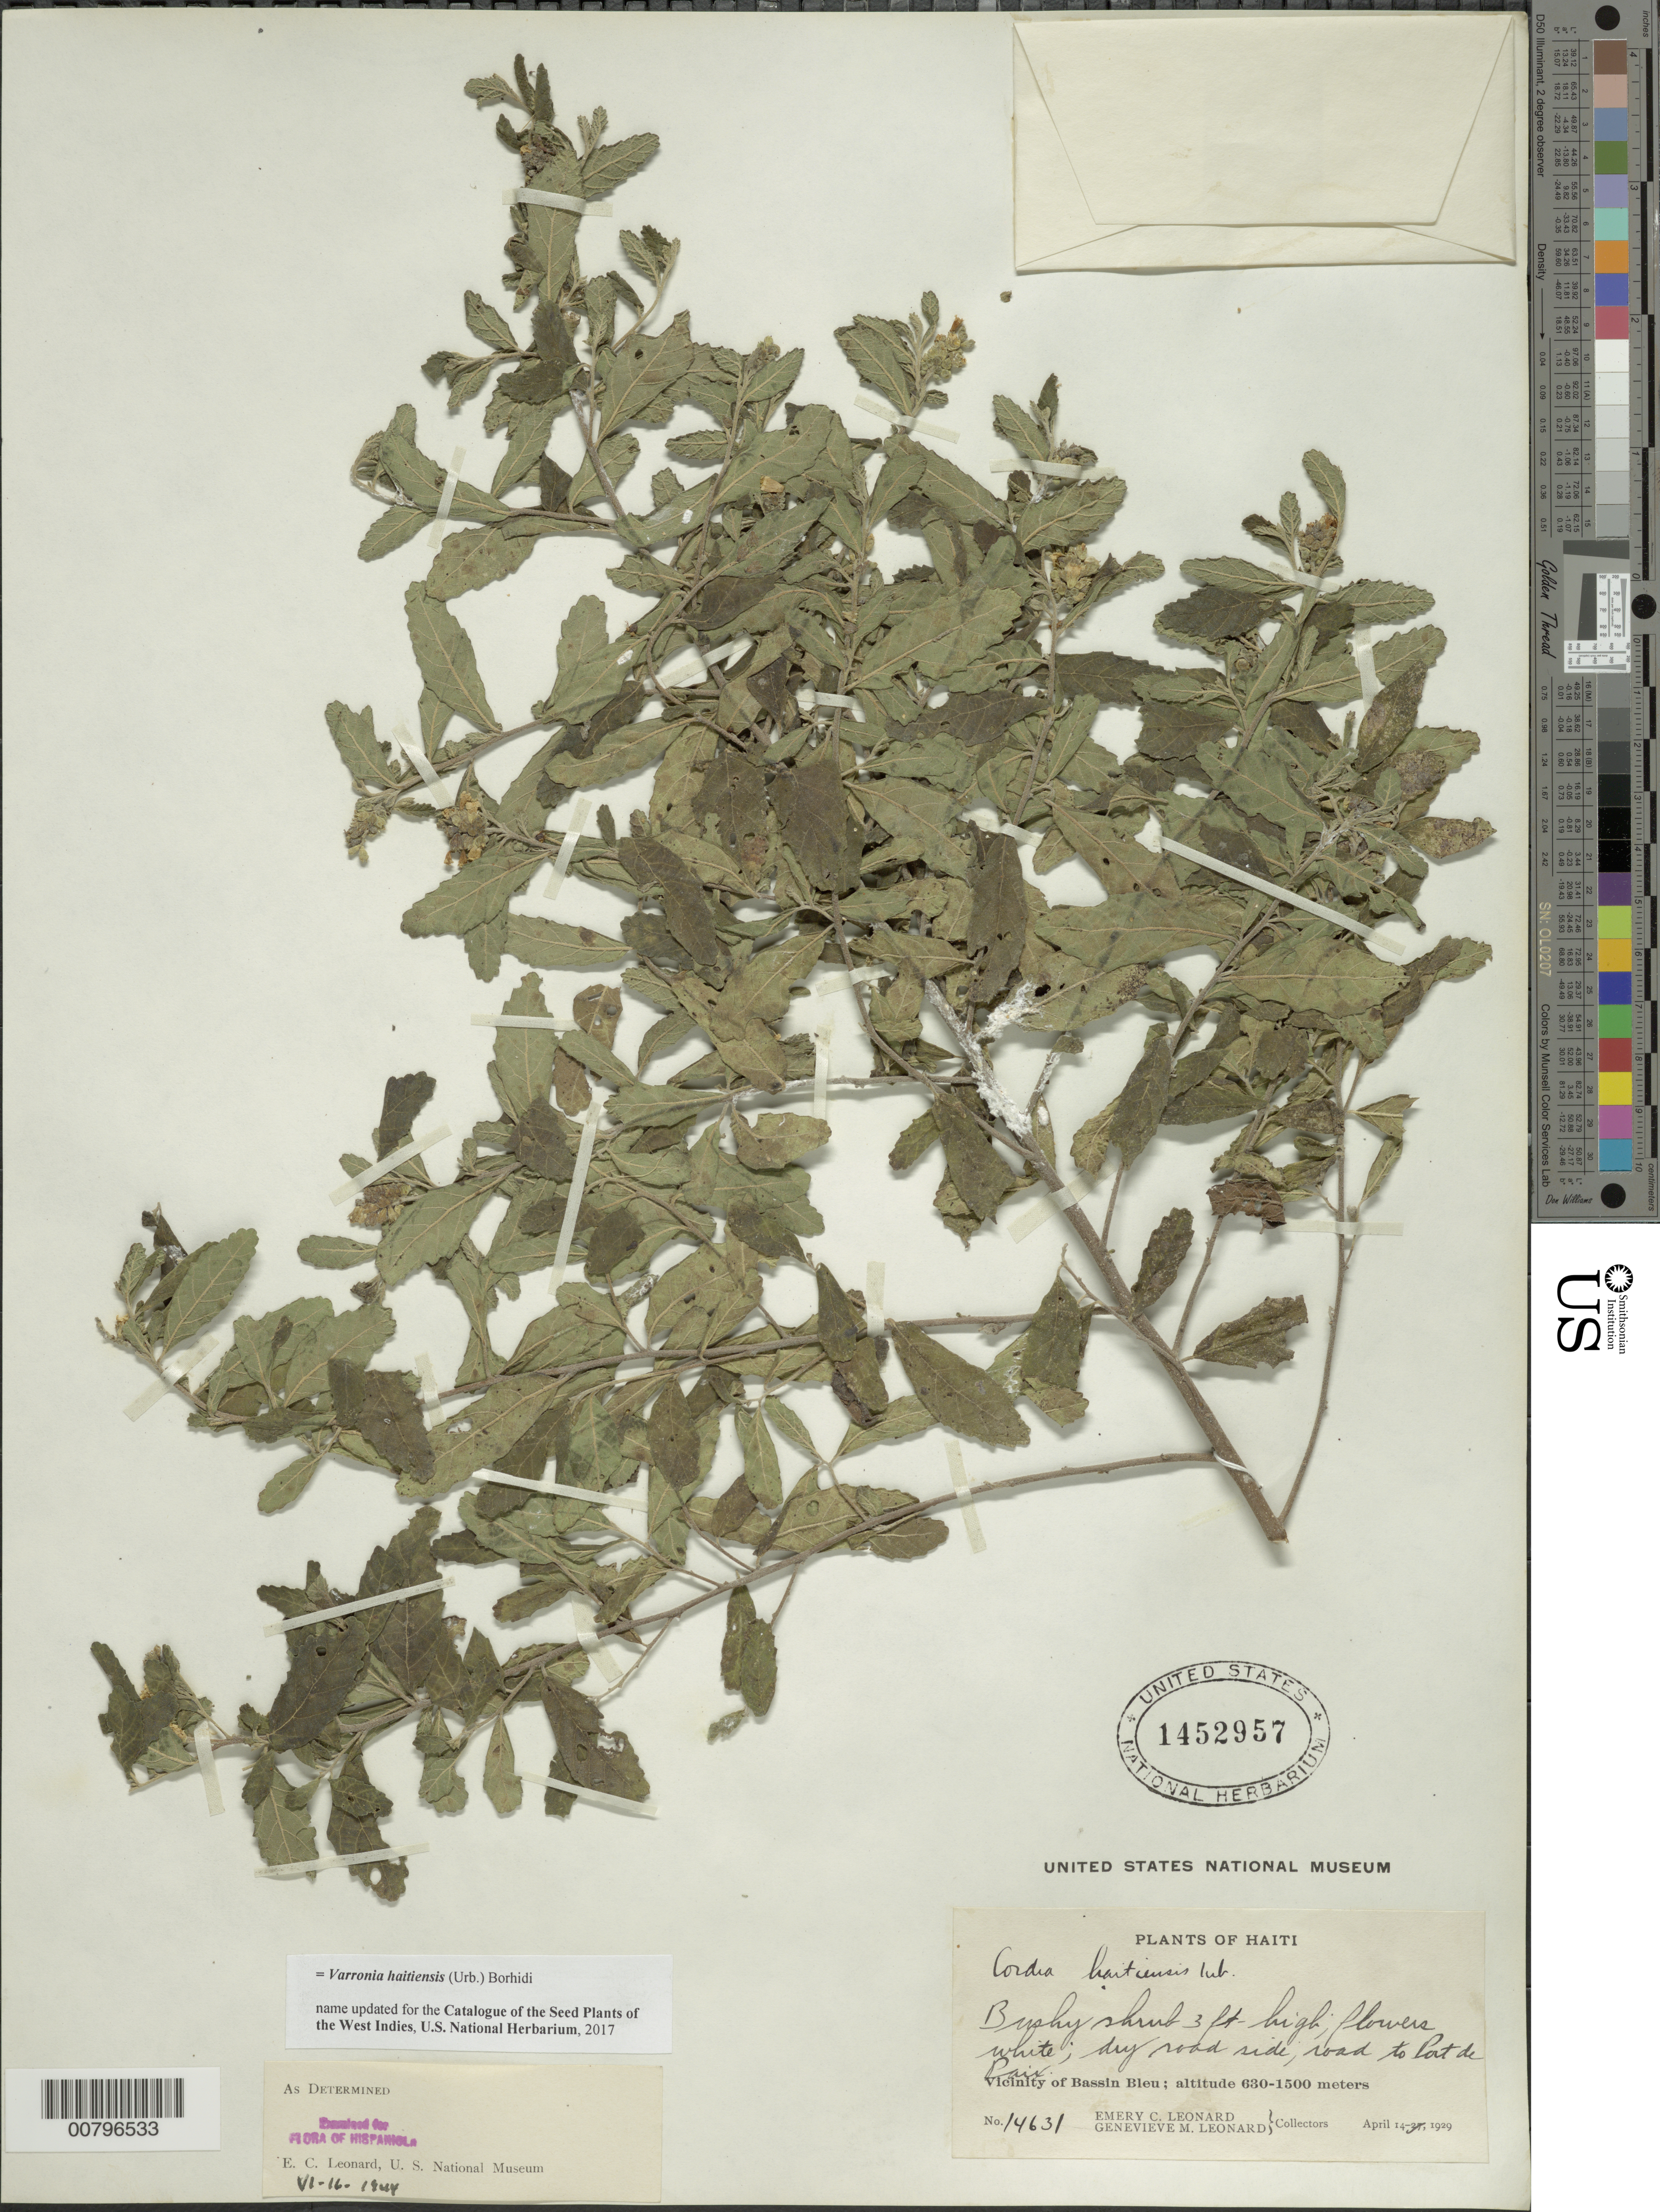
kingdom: Plantae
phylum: Tracheophyta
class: Magnoliopsida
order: Boraginales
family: Cordiaceae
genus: Varronia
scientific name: Varronia haitiensis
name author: (Urb.) Borhidi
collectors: E. C. Leonard & G. M. Leonard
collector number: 14631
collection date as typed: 14 Apr 1929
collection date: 1929-04-14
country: Haiti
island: Hispaniola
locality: Vicinity of Bassin Bleu, road to Port de Paix.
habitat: Dry road side.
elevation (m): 630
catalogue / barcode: US 1452957